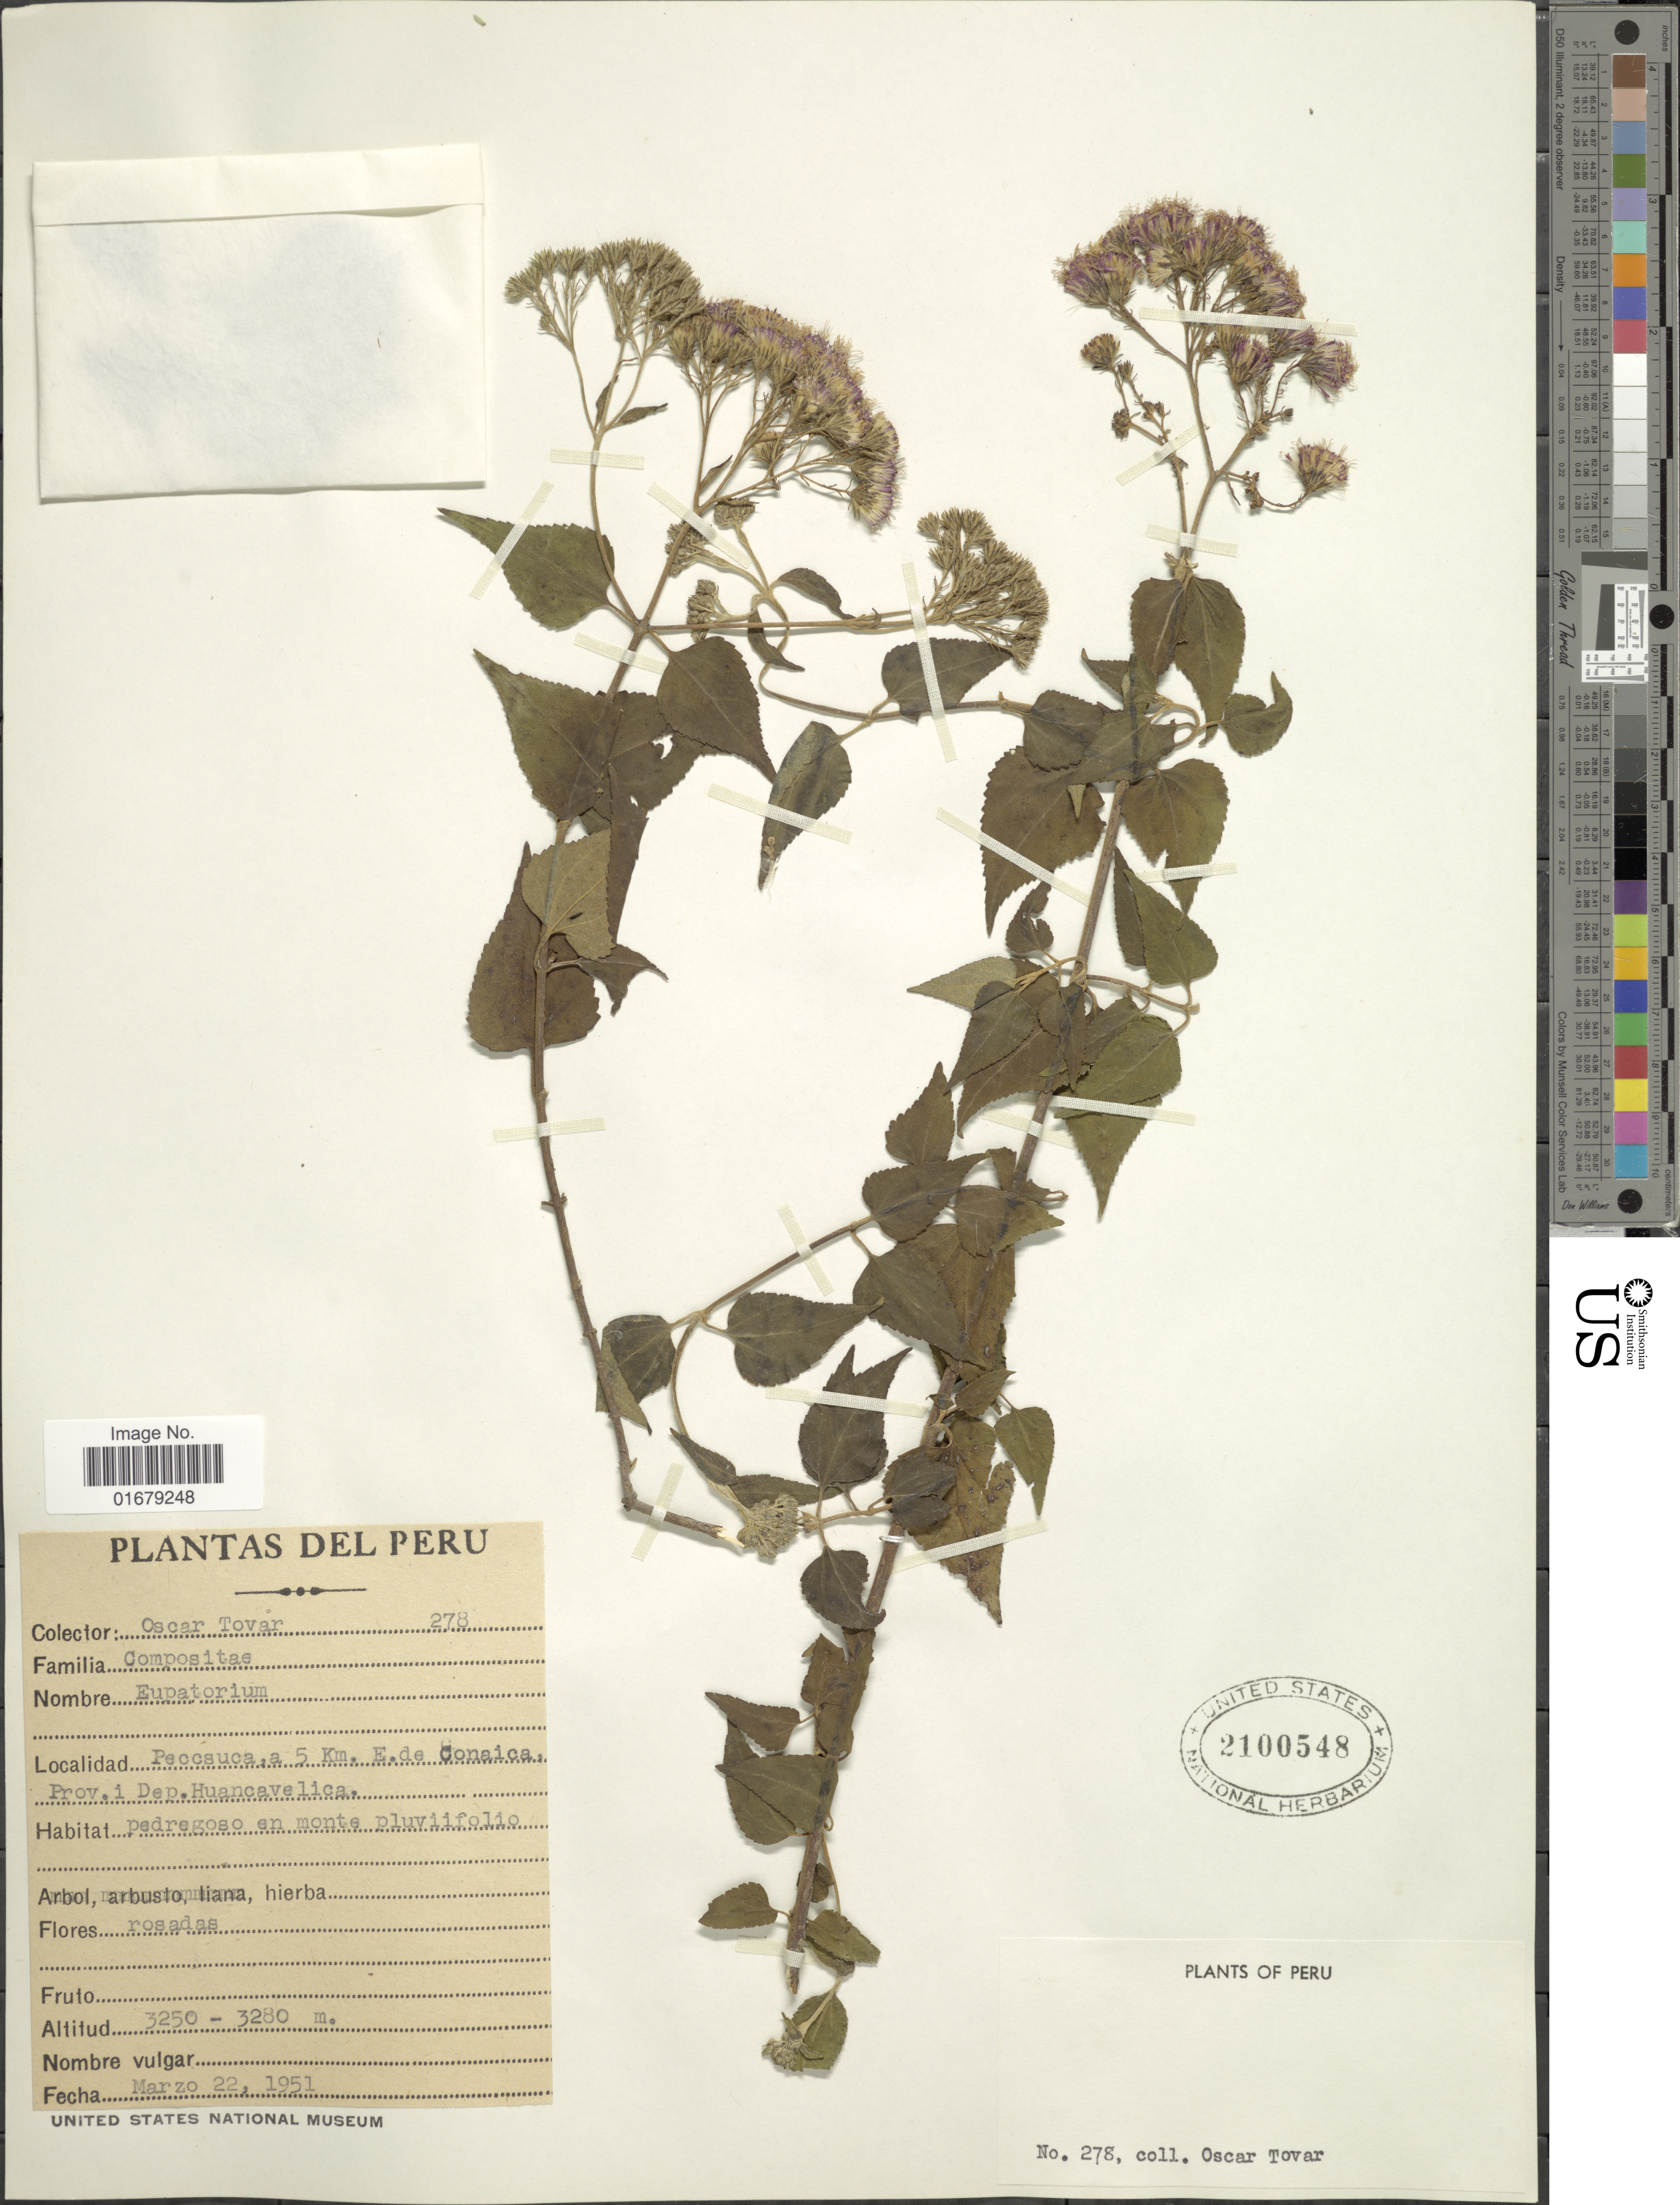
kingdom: Plantae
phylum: Tracheophyta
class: Magnoliopsida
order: Asterales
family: Asteraceae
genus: Kaunia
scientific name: Kaunia sp.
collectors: O. Tovar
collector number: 278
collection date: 1951-03-22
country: Peru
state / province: Huancavelica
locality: Peccsuca, a 5 km E. de Conaica, Prov, i Dep. Huancavelica.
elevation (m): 3250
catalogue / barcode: US 2100548